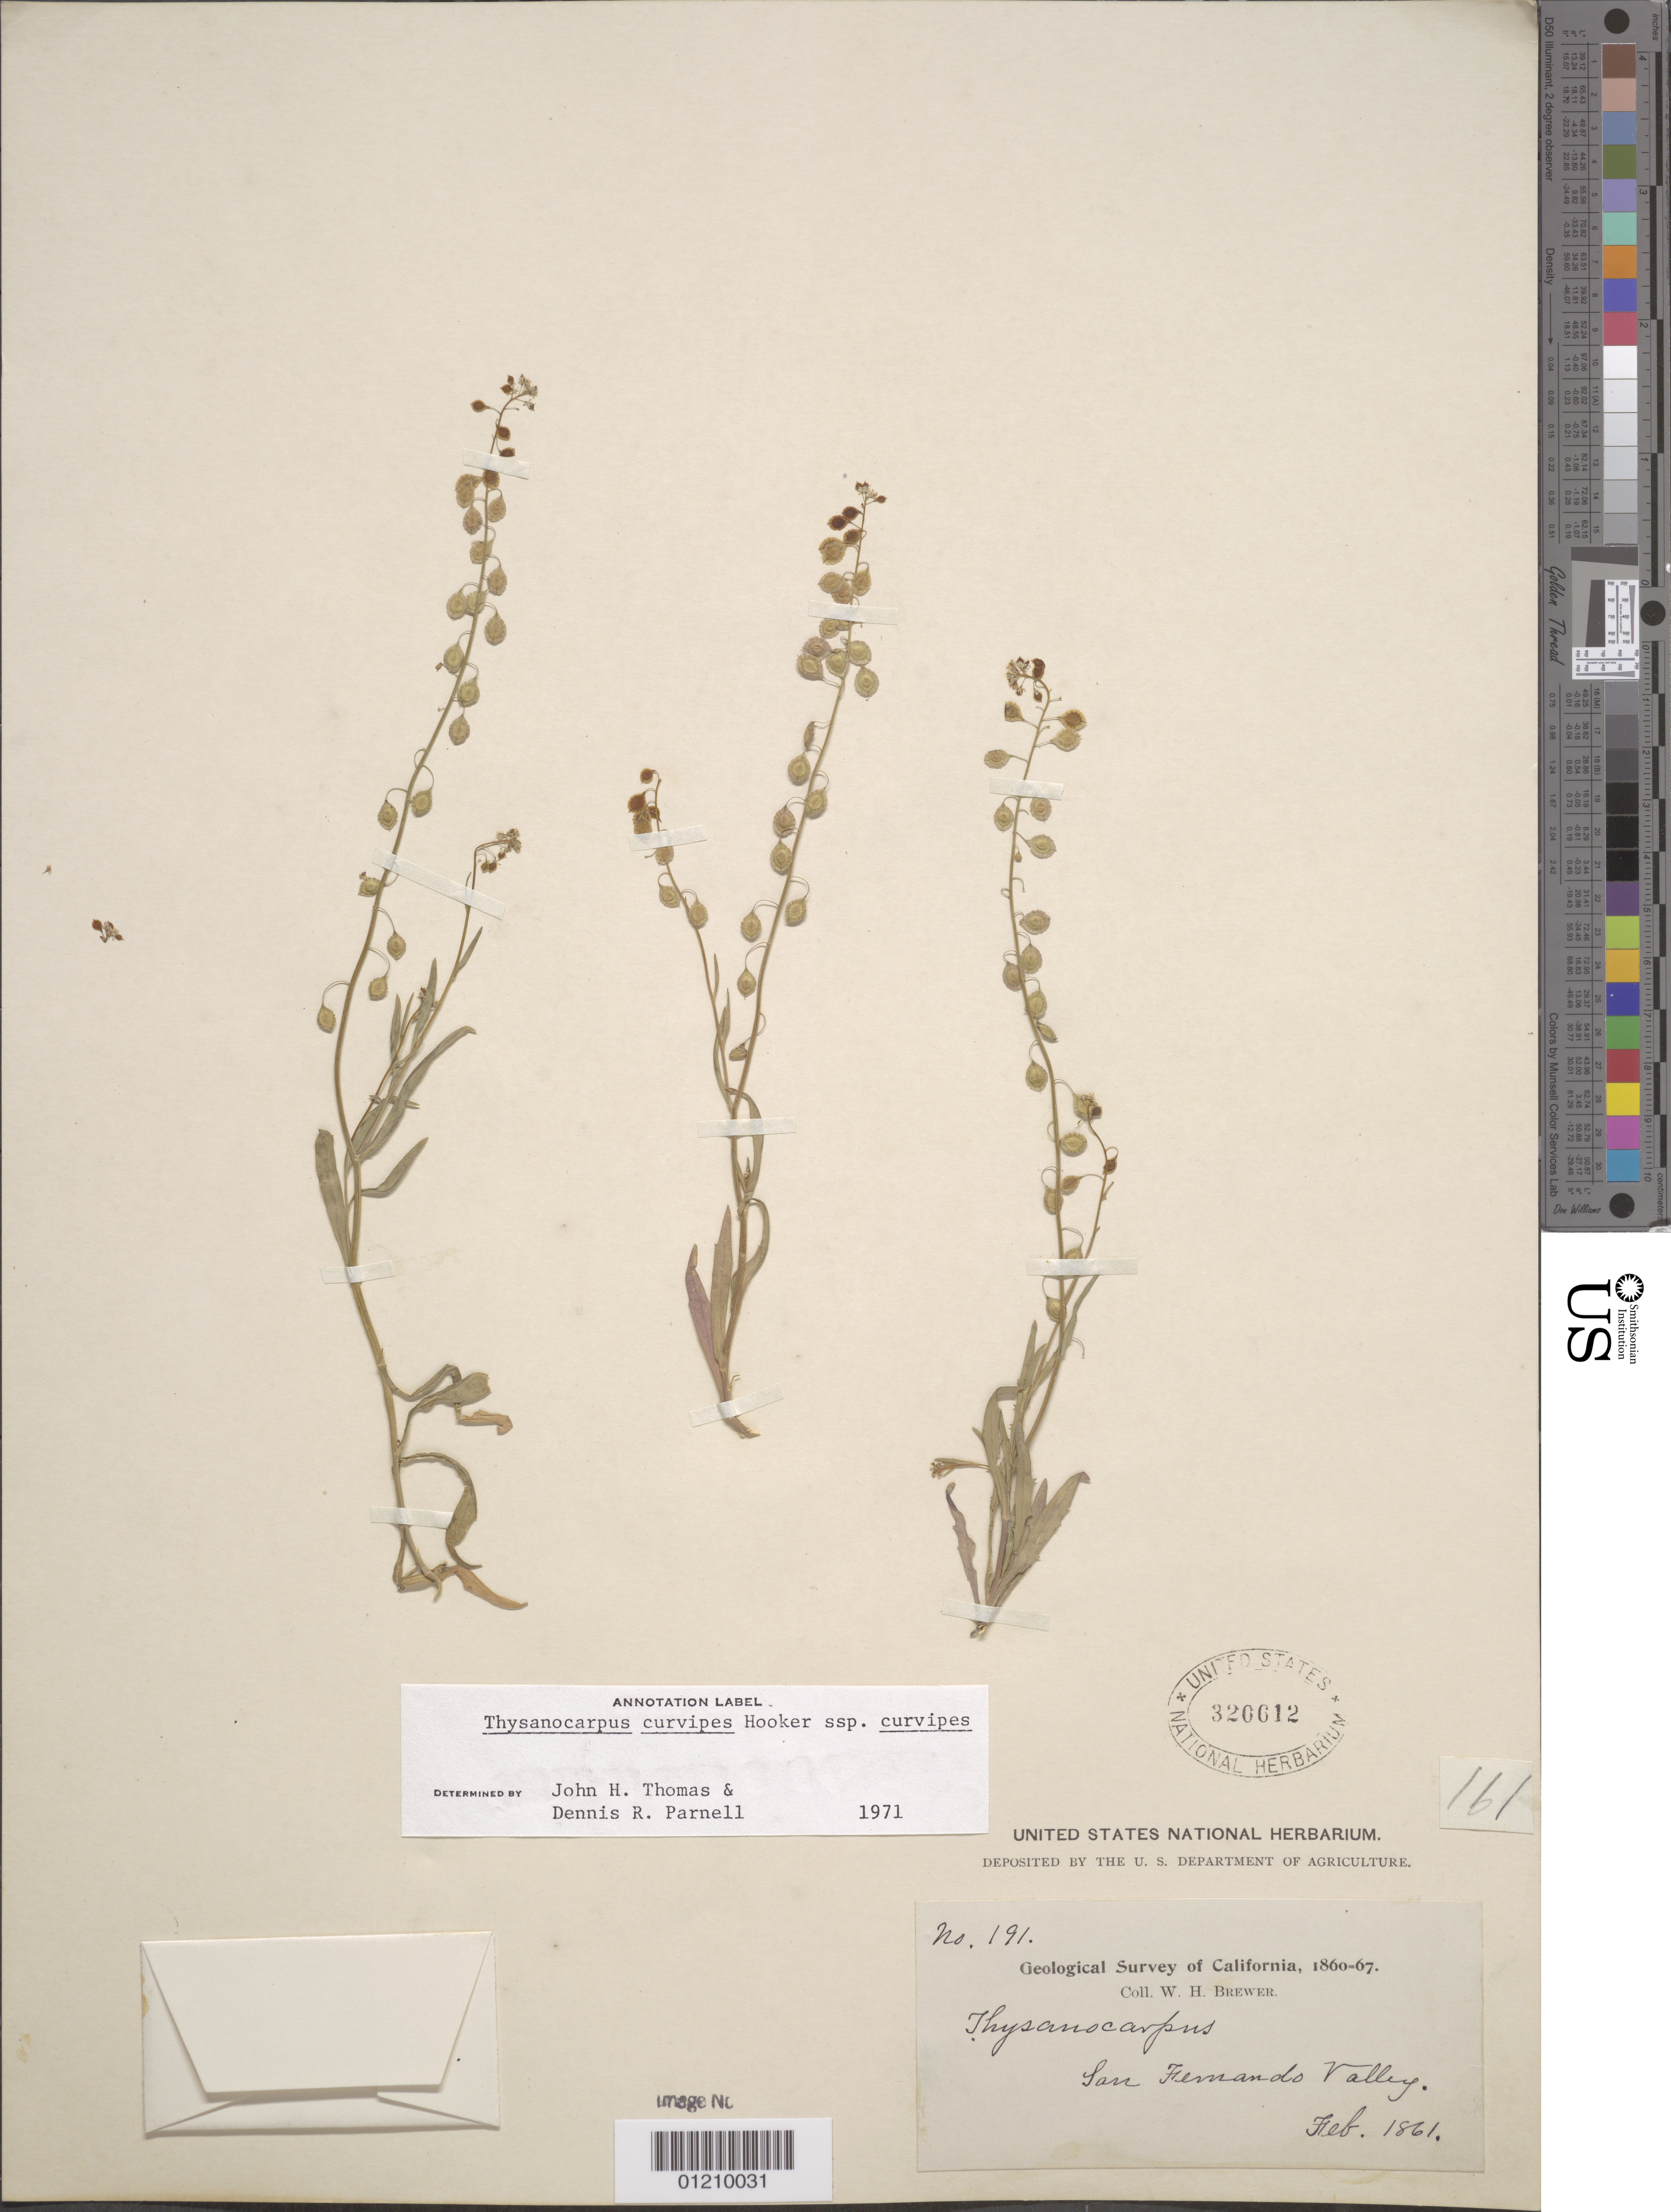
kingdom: Plantae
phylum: Tracheophyta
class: Magnoliopsida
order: Brassicales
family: Brassicaceae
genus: Thysanocarpus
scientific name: Thysanocarpus curvipes subsp. curvipes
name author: Hook.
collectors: W. H. Brewer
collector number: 191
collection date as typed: Feb 1861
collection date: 1861-02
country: United States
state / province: California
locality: San Fernando Valley.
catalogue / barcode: US 320612